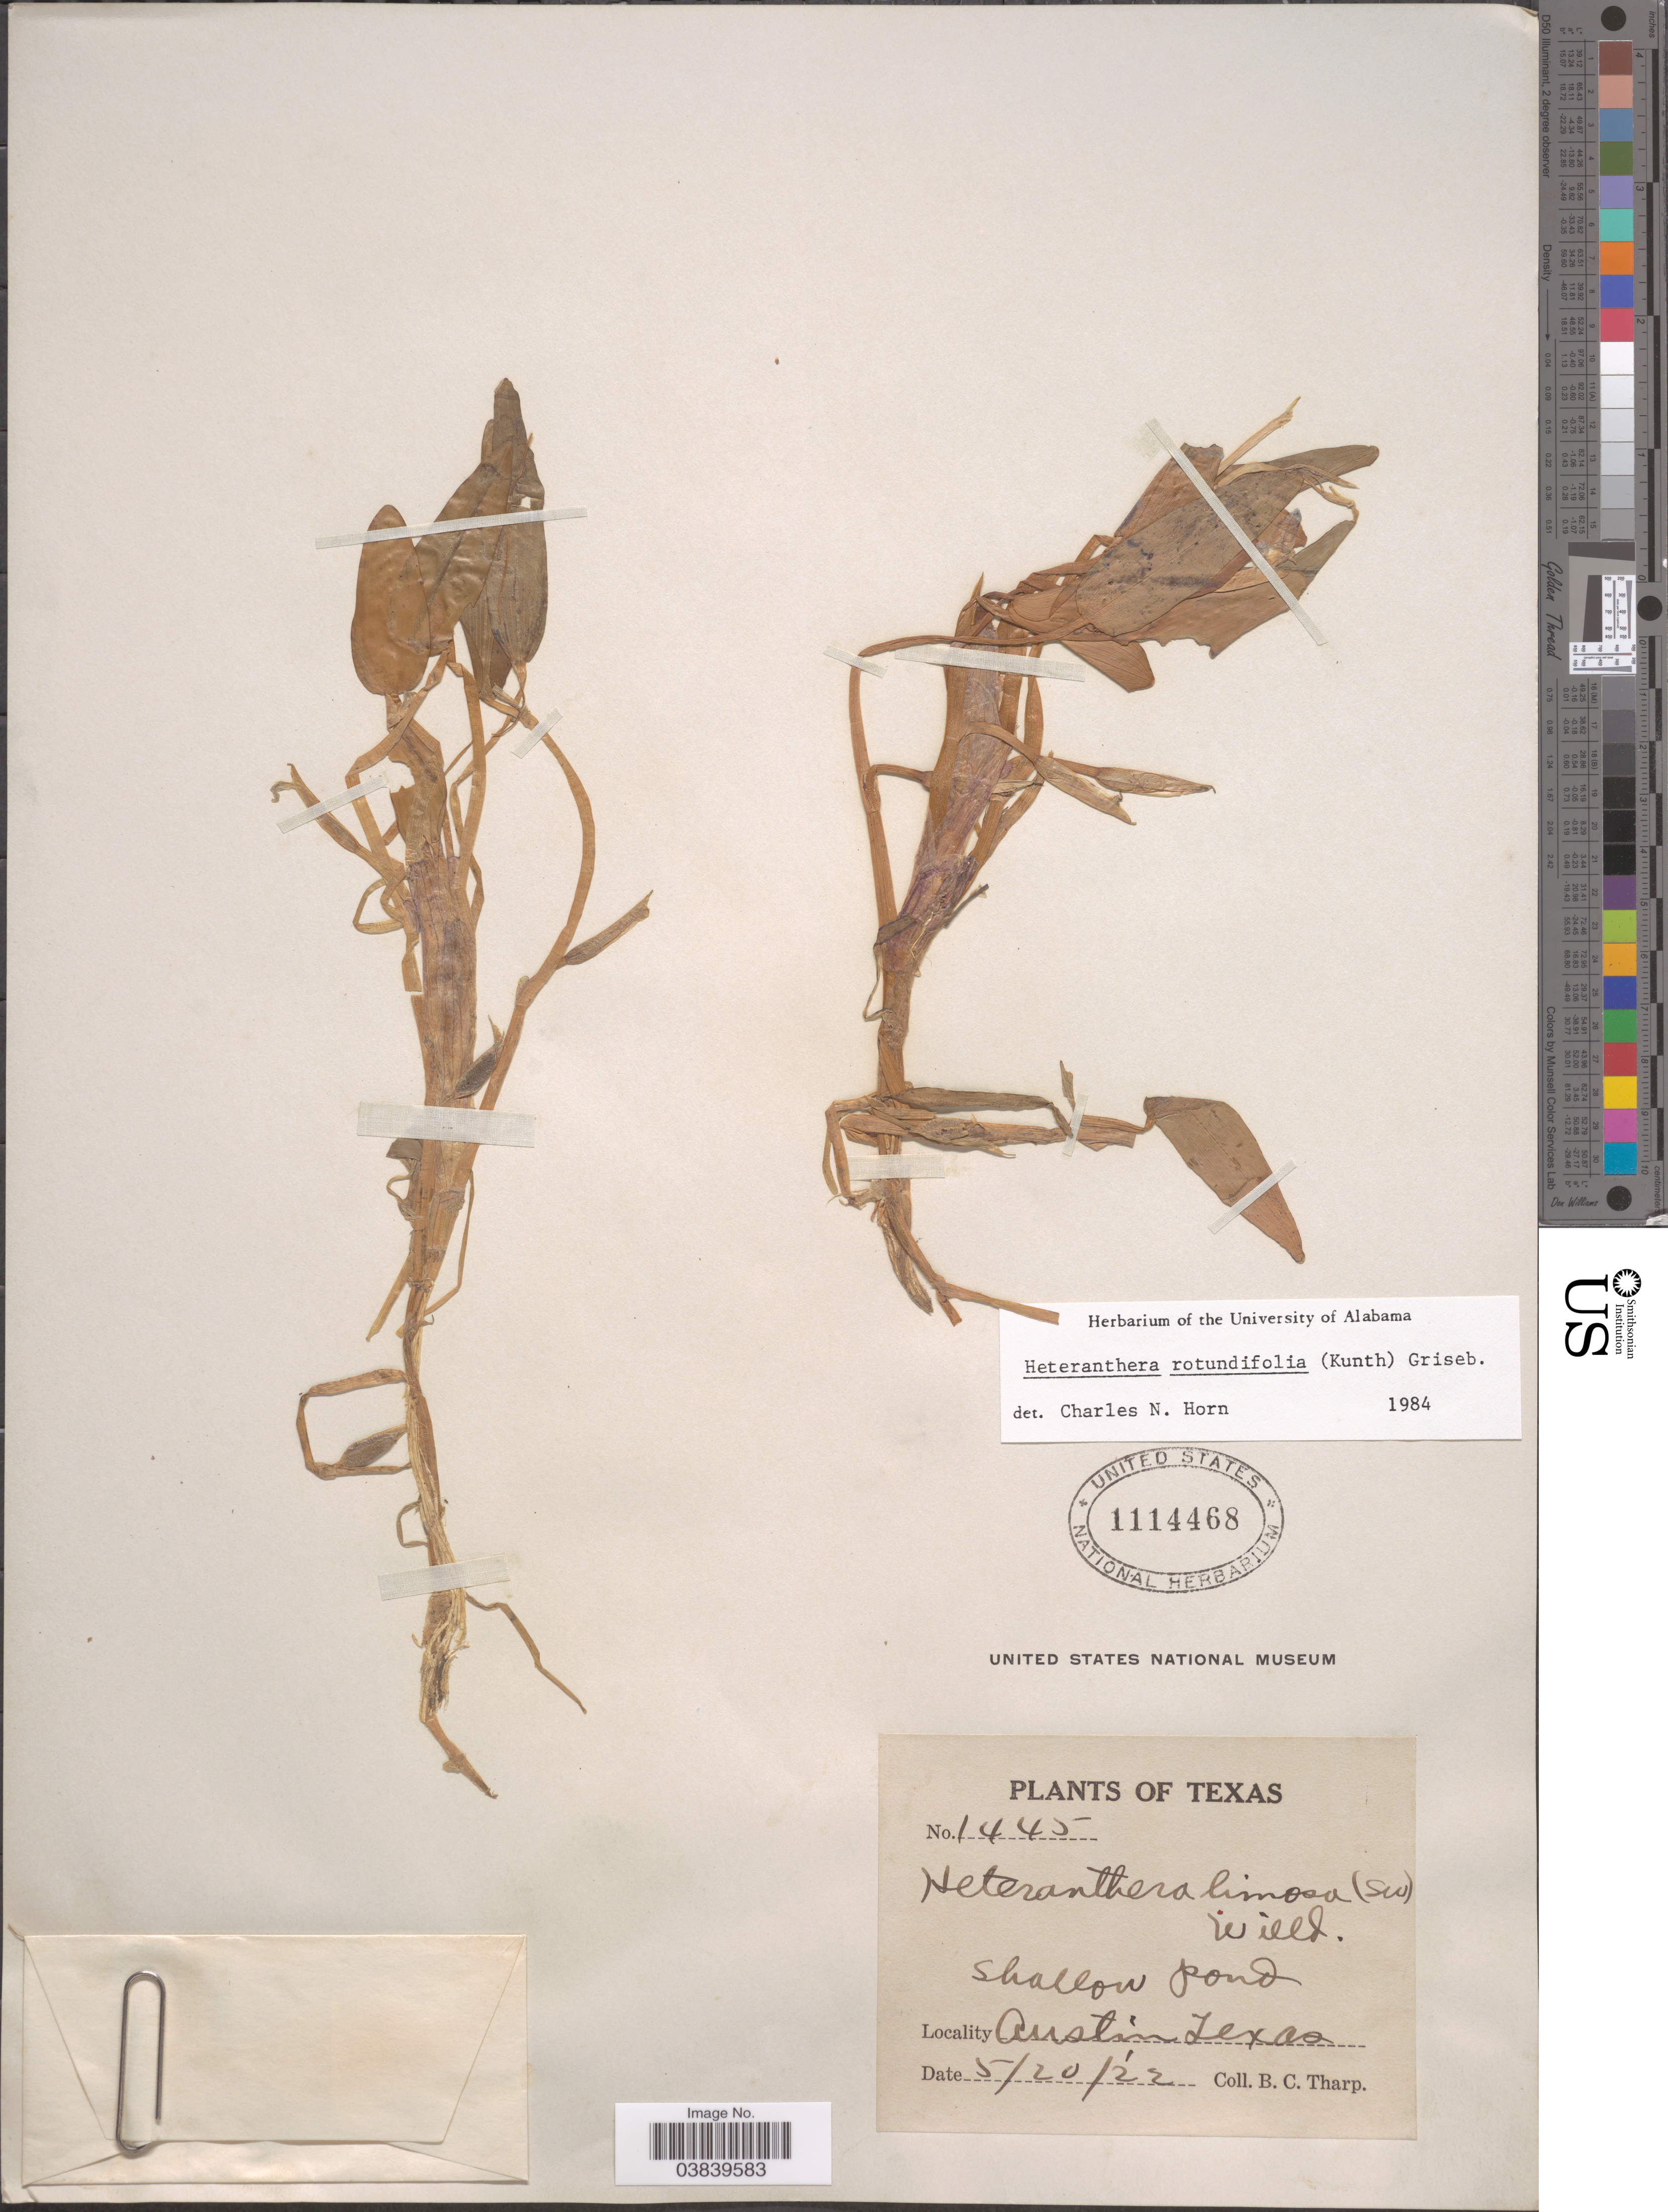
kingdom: Plantae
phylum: Tracheophyta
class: Liliopsida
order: Commelinales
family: Pontederiaceae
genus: Heteranthera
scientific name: Heteranthera rotundifolia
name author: (Kunth) Griseb.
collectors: B. C. Tharp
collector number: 1445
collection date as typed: Transcribed d/m/y: 20/5/22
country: United States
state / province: Texas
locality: Austin.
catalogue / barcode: US 1114468